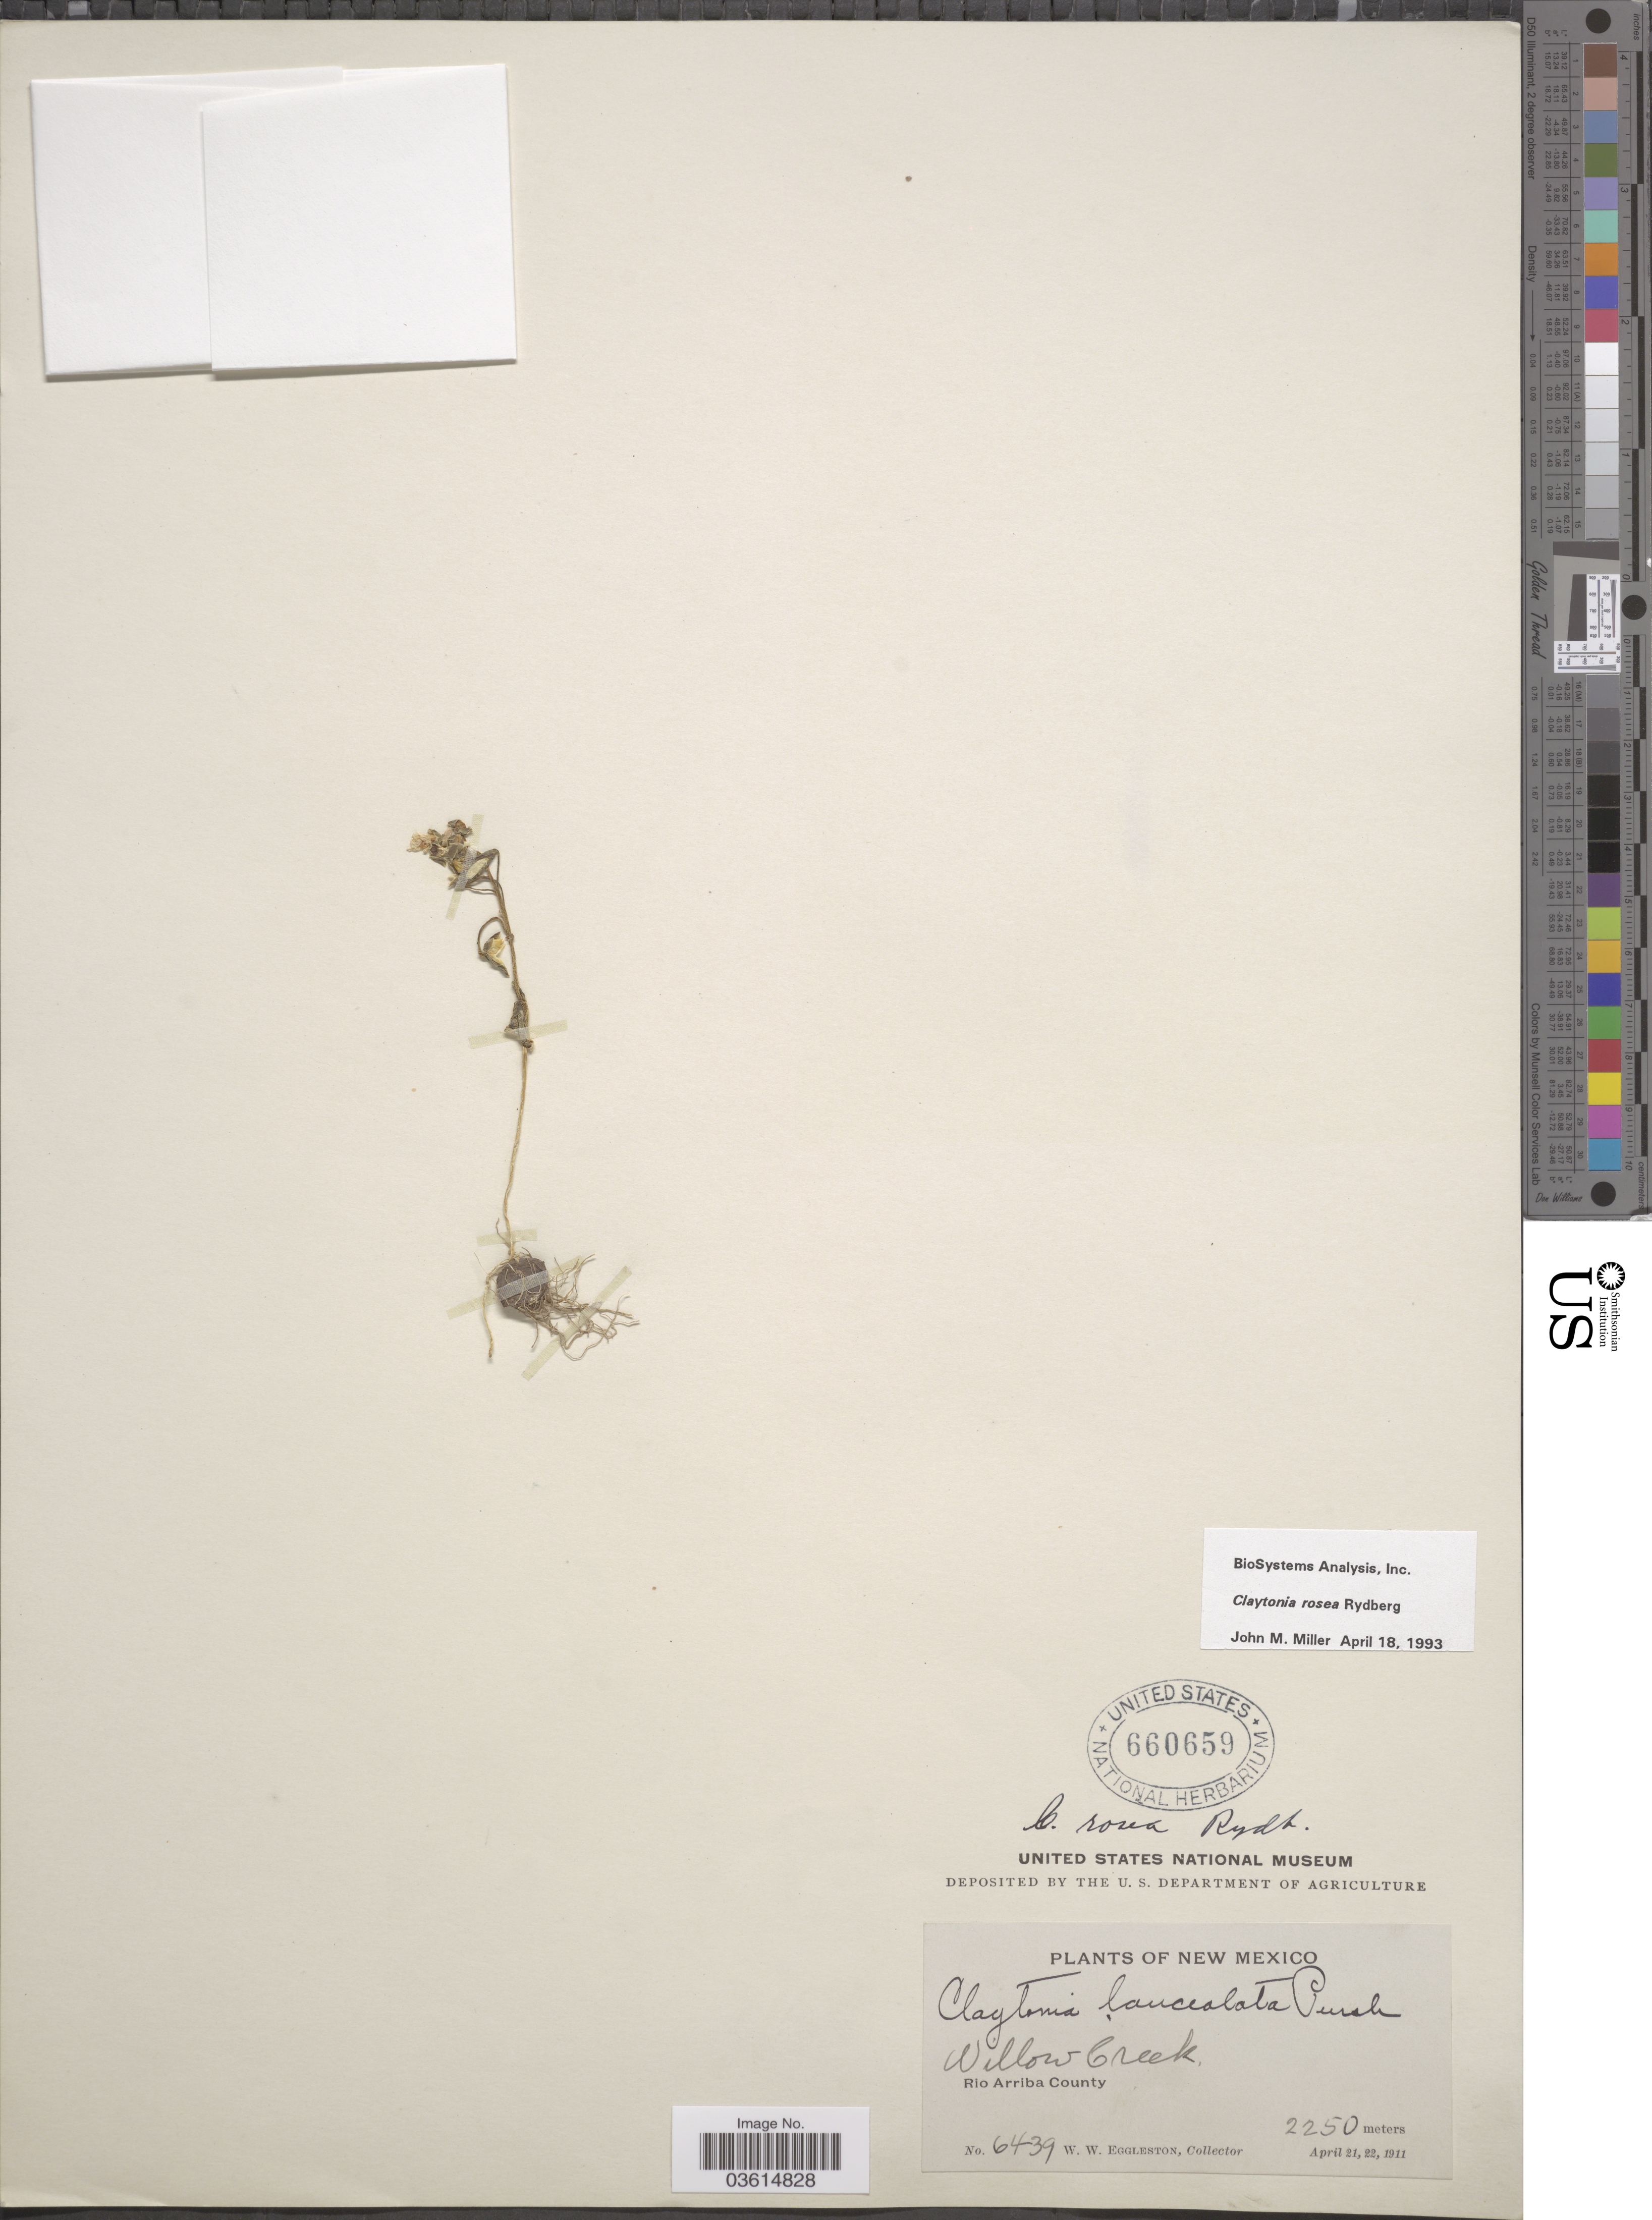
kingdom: Plantae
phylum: Tracheophyta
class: Magnoliopsida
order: Caryophyllales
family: Montiaceae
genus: Claytonia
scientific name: Claytonia rosea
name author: Rydb.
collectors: W. W. Eggleston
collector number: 6439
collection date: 1911-04-21/1911-04-22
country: United States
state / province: New Mexico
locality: Willow Creek. Rio Arriba County.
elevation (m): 2250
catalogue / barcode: US 660659